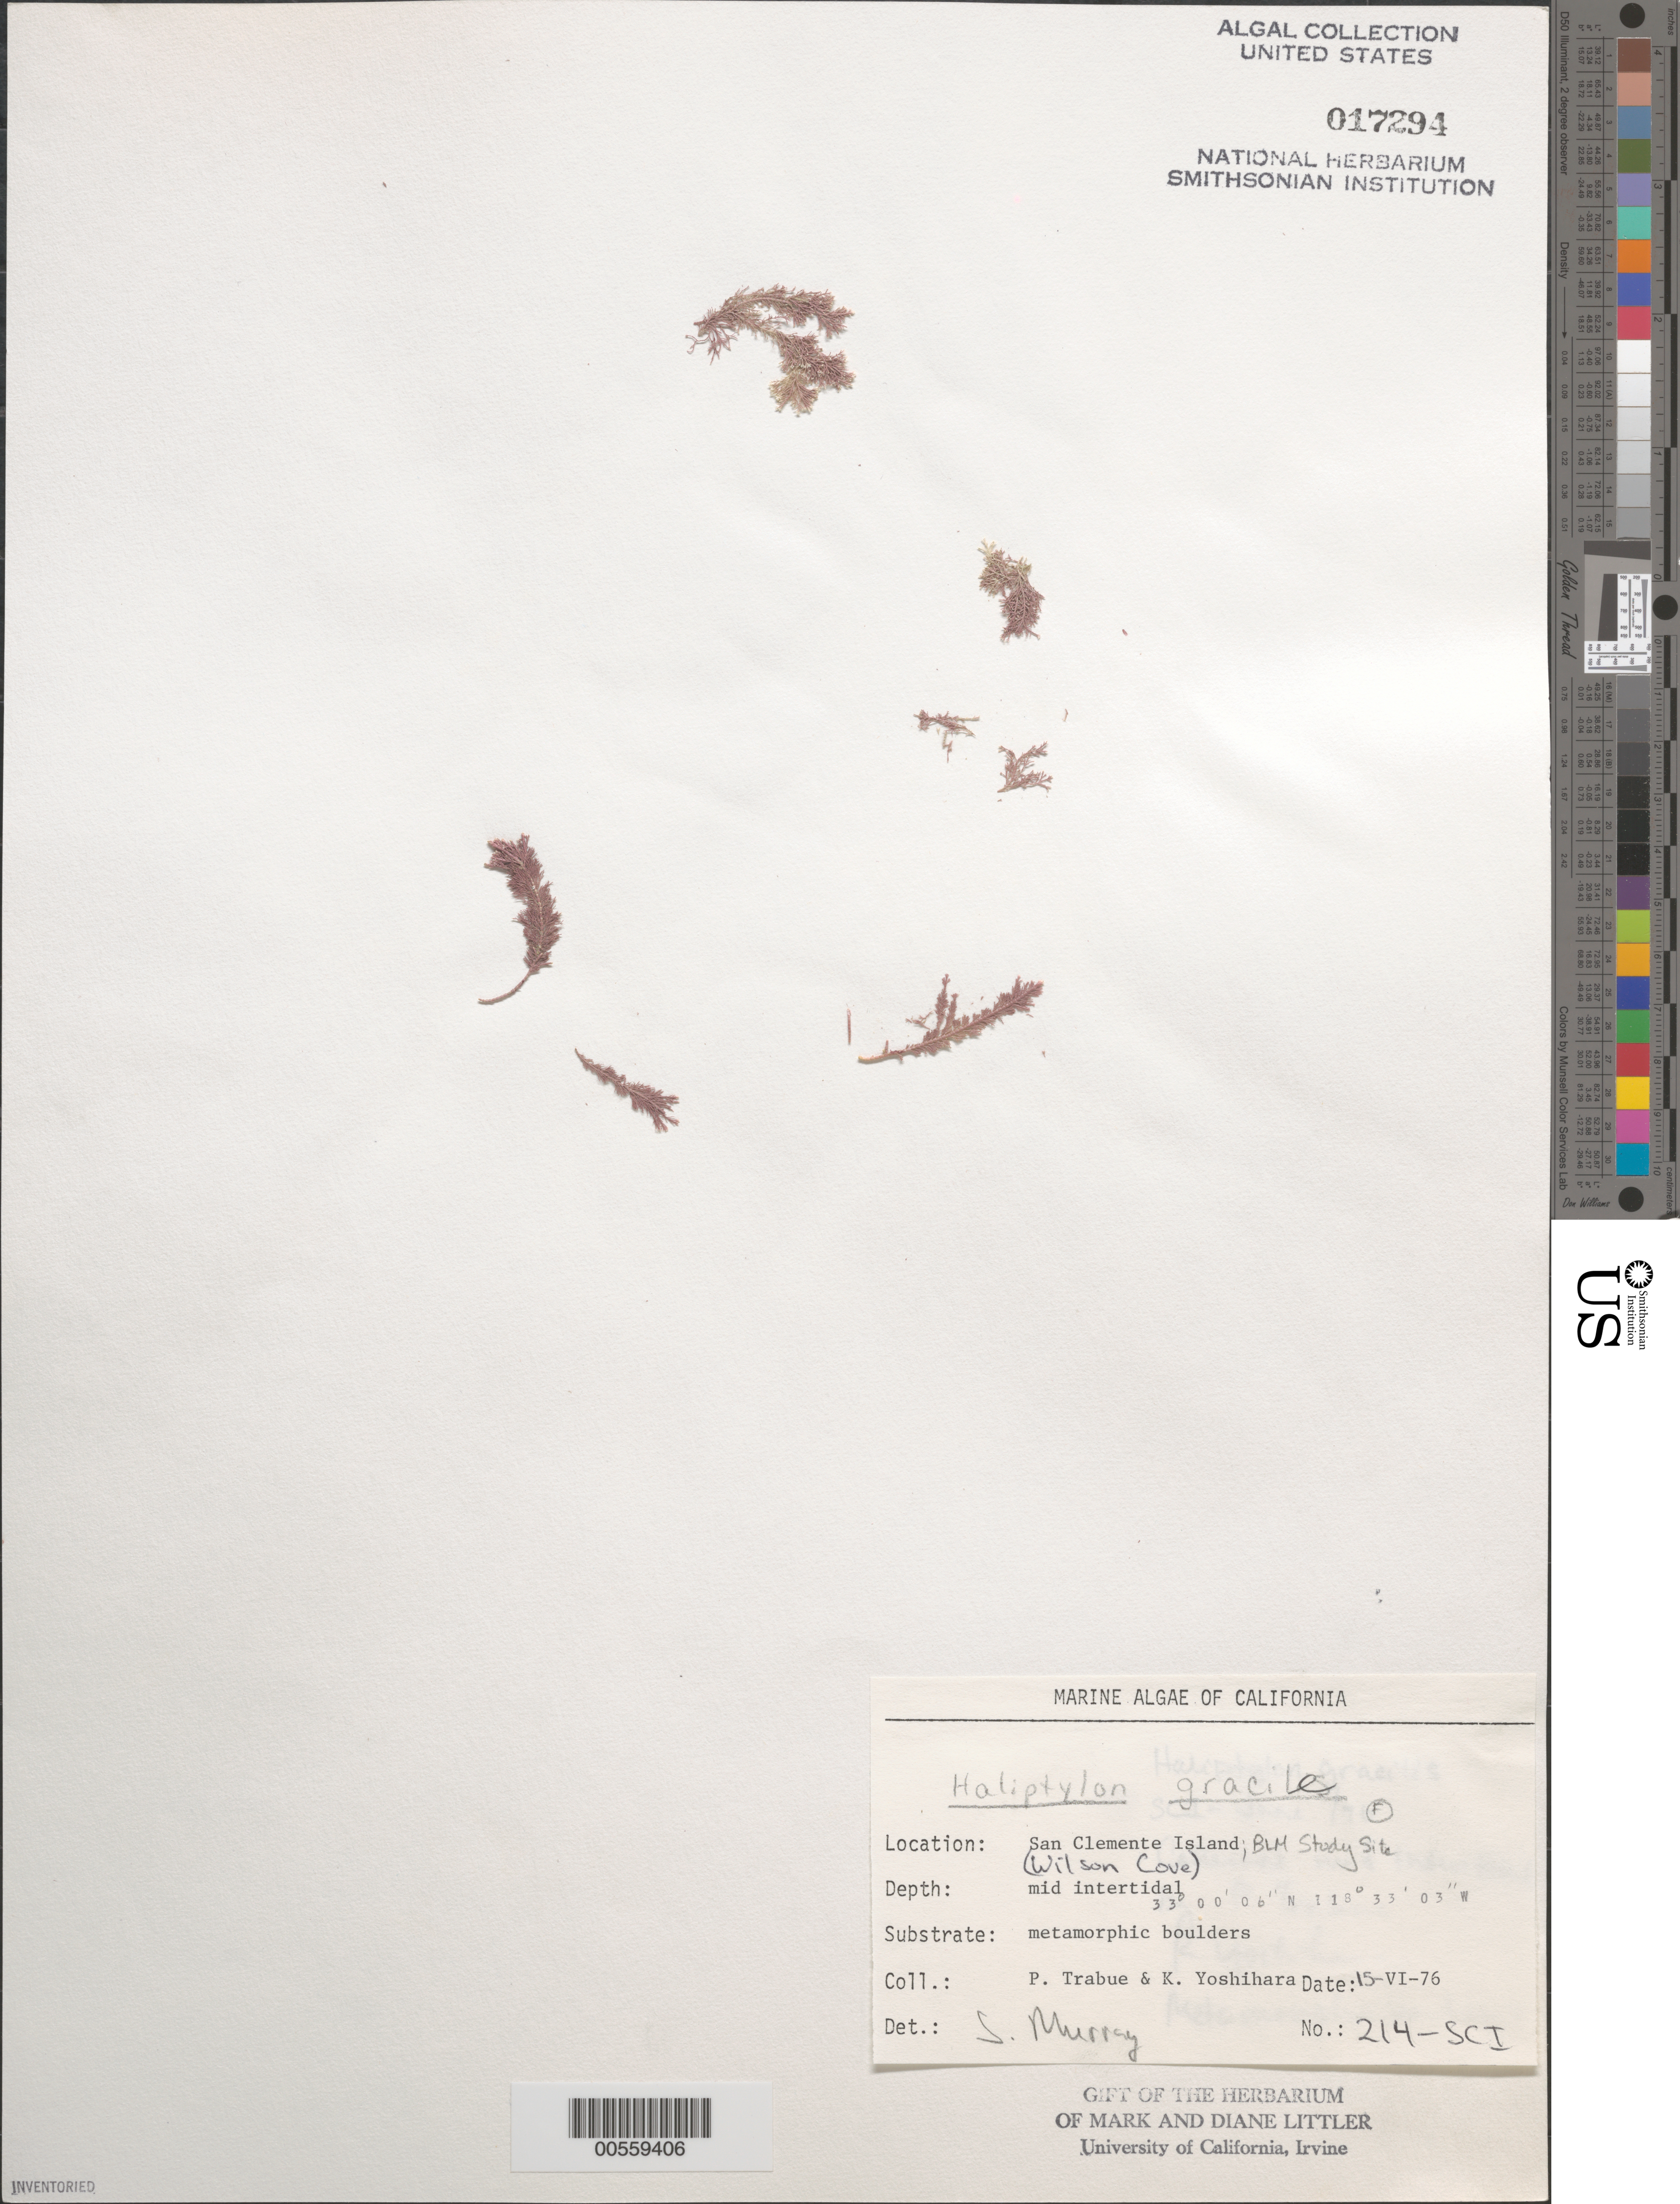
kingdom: Plantae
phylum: Rhodophyta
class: Florideophyceae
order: Corallinales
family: Corallinaceae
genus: Jania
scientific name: Jania rosea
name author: (Lam.) Decne.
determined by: Algae name updating Project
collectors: P. J. Trabue & K. Yoshihara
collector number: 214-sci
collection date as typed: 15 Jun 1976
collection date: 1976-06-15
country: United States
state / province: California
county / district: Los Angeles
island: San Clemente Island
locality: Wilson Cove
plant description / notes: BLM-SOCALBIGHT Rocky Intertidal Survey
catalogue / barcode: US 17294